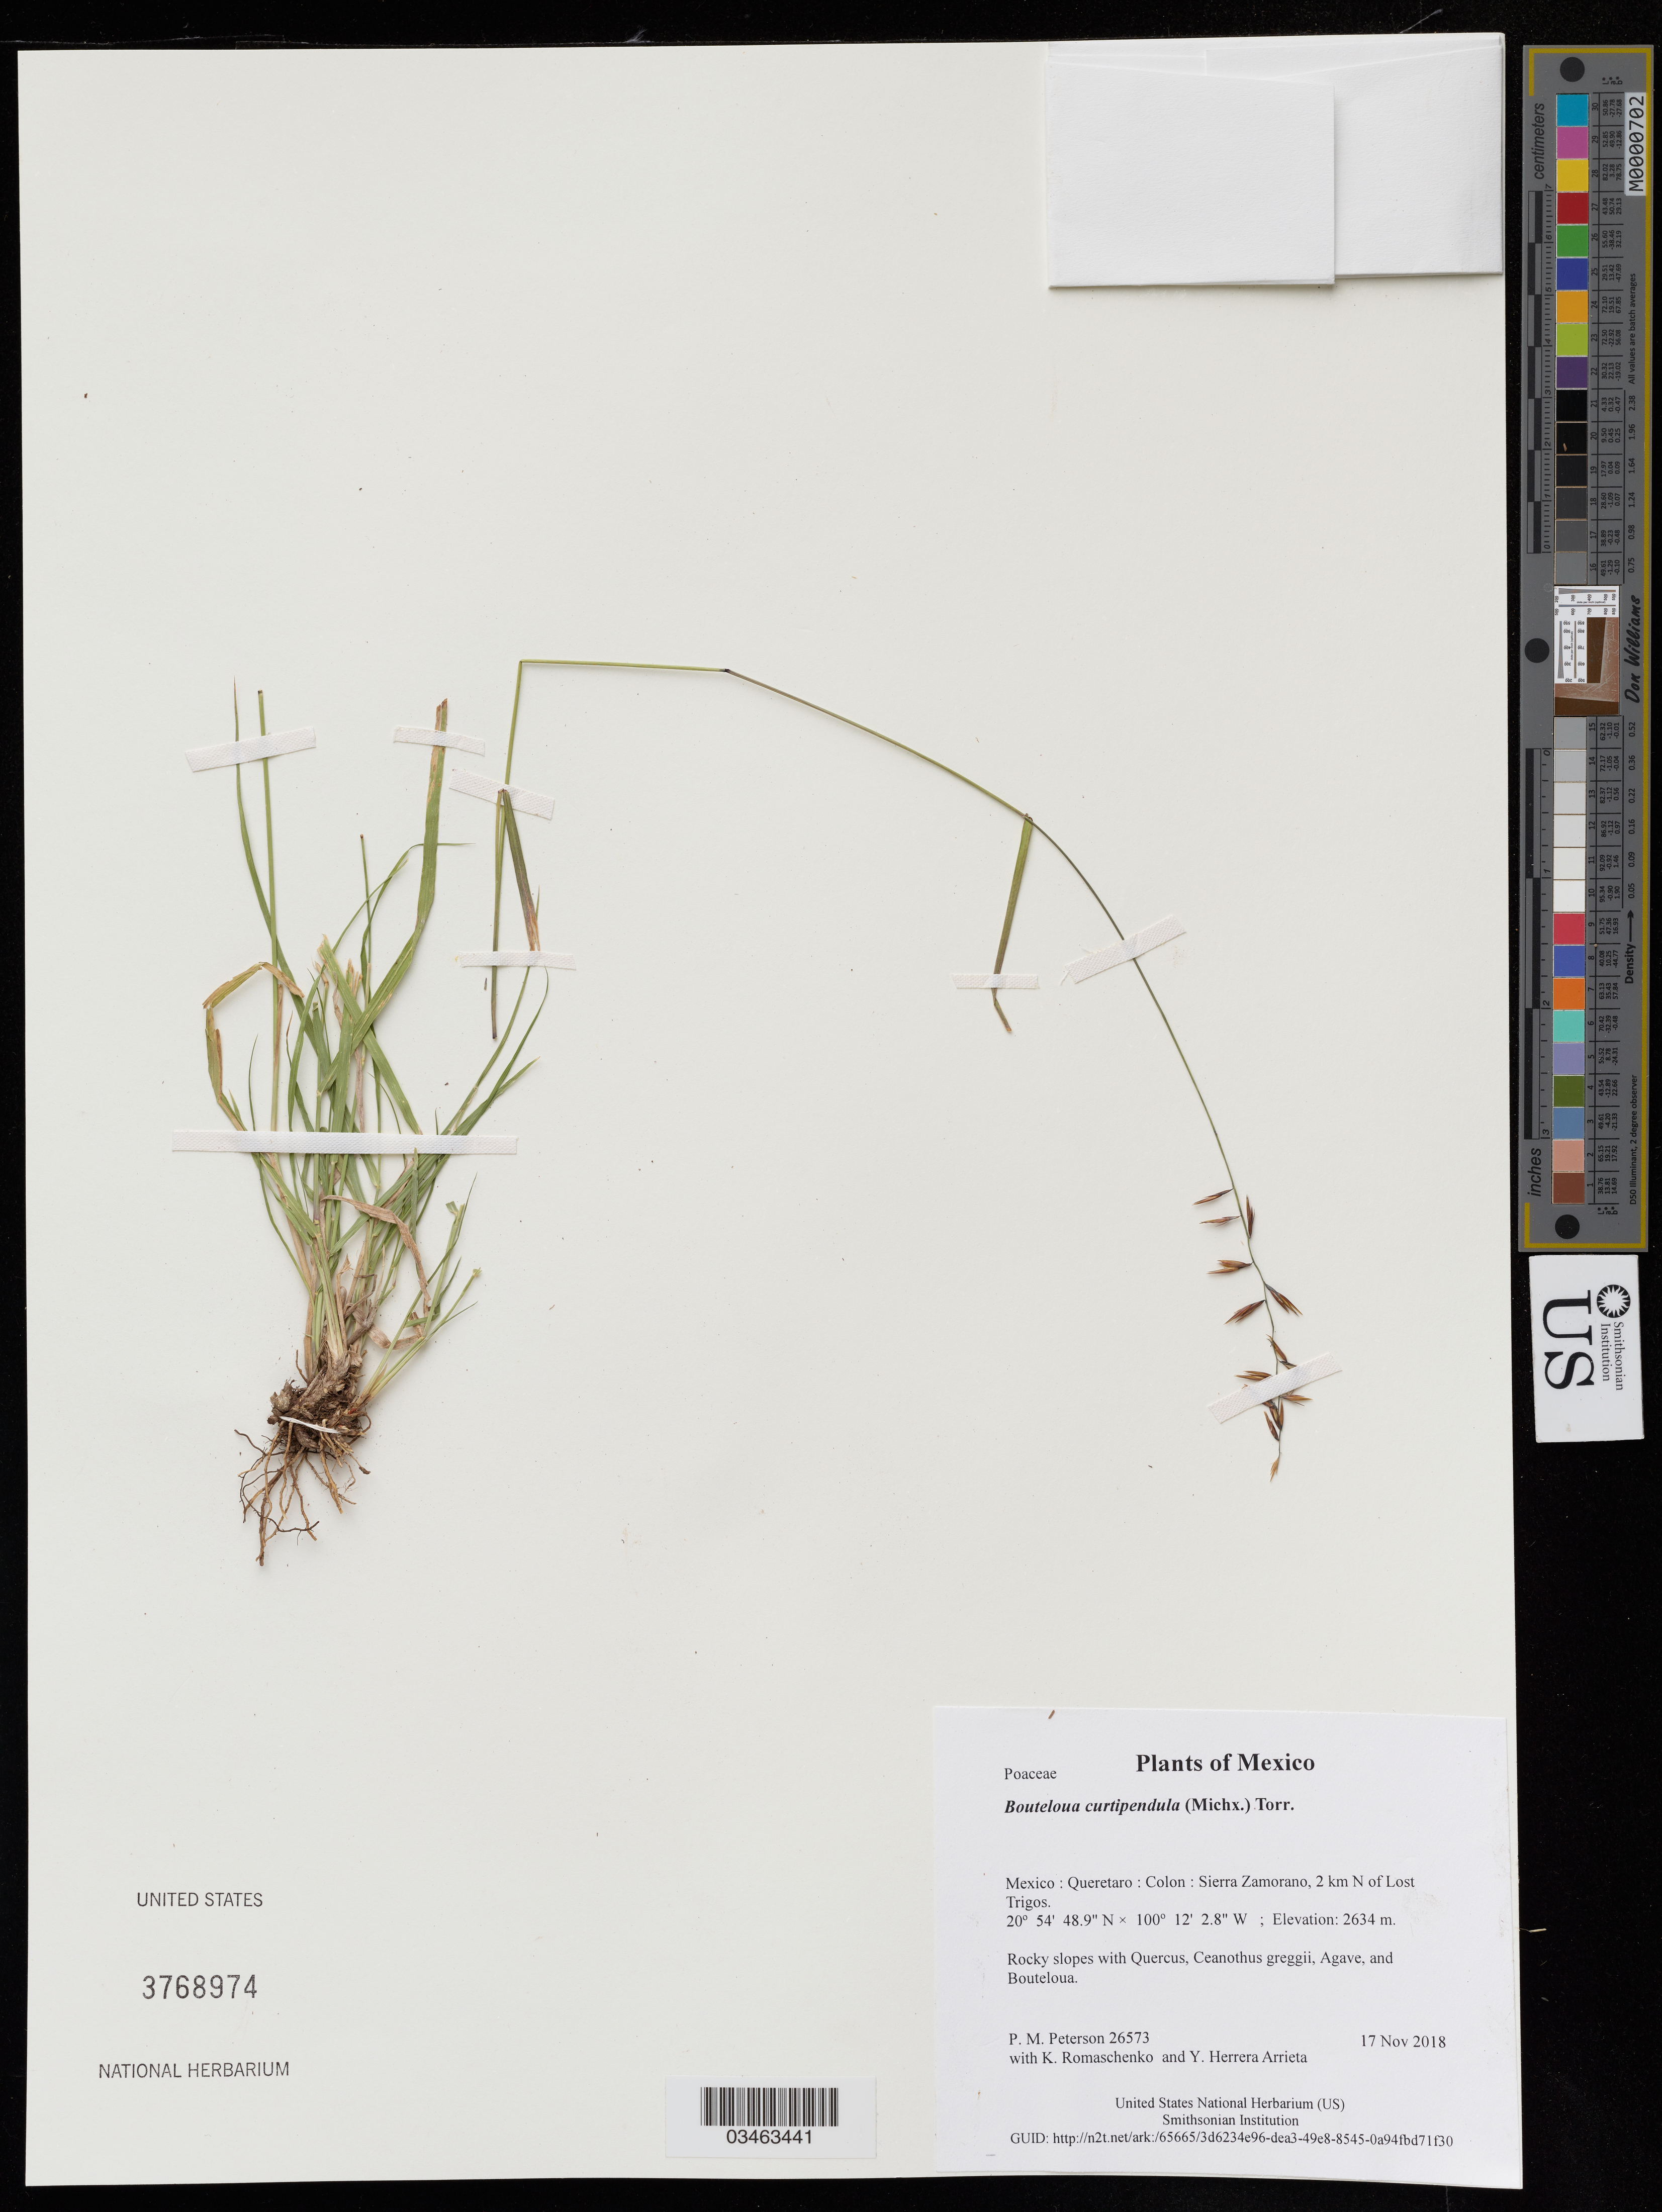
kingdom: Plantae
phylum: Tracheophyta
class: Liliopsida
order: Poales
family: Poaceae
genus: Bouteloua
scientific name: Bouteloua curtipendula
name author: (Michx.) Torr.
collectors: P. M. Peterson, K. Romaschenko & Y. Herrera Arrieta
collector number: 26573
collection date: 2018-11-17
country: Mexico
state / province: Queretaro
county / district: Colon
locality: Sierra Zamorano, 2 km N of Lost Trigos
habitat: Rocky slopes with Quercus, Ceanothus greggii, Agave, and Bouteloua.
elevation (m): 2634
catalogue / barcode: US 3768974